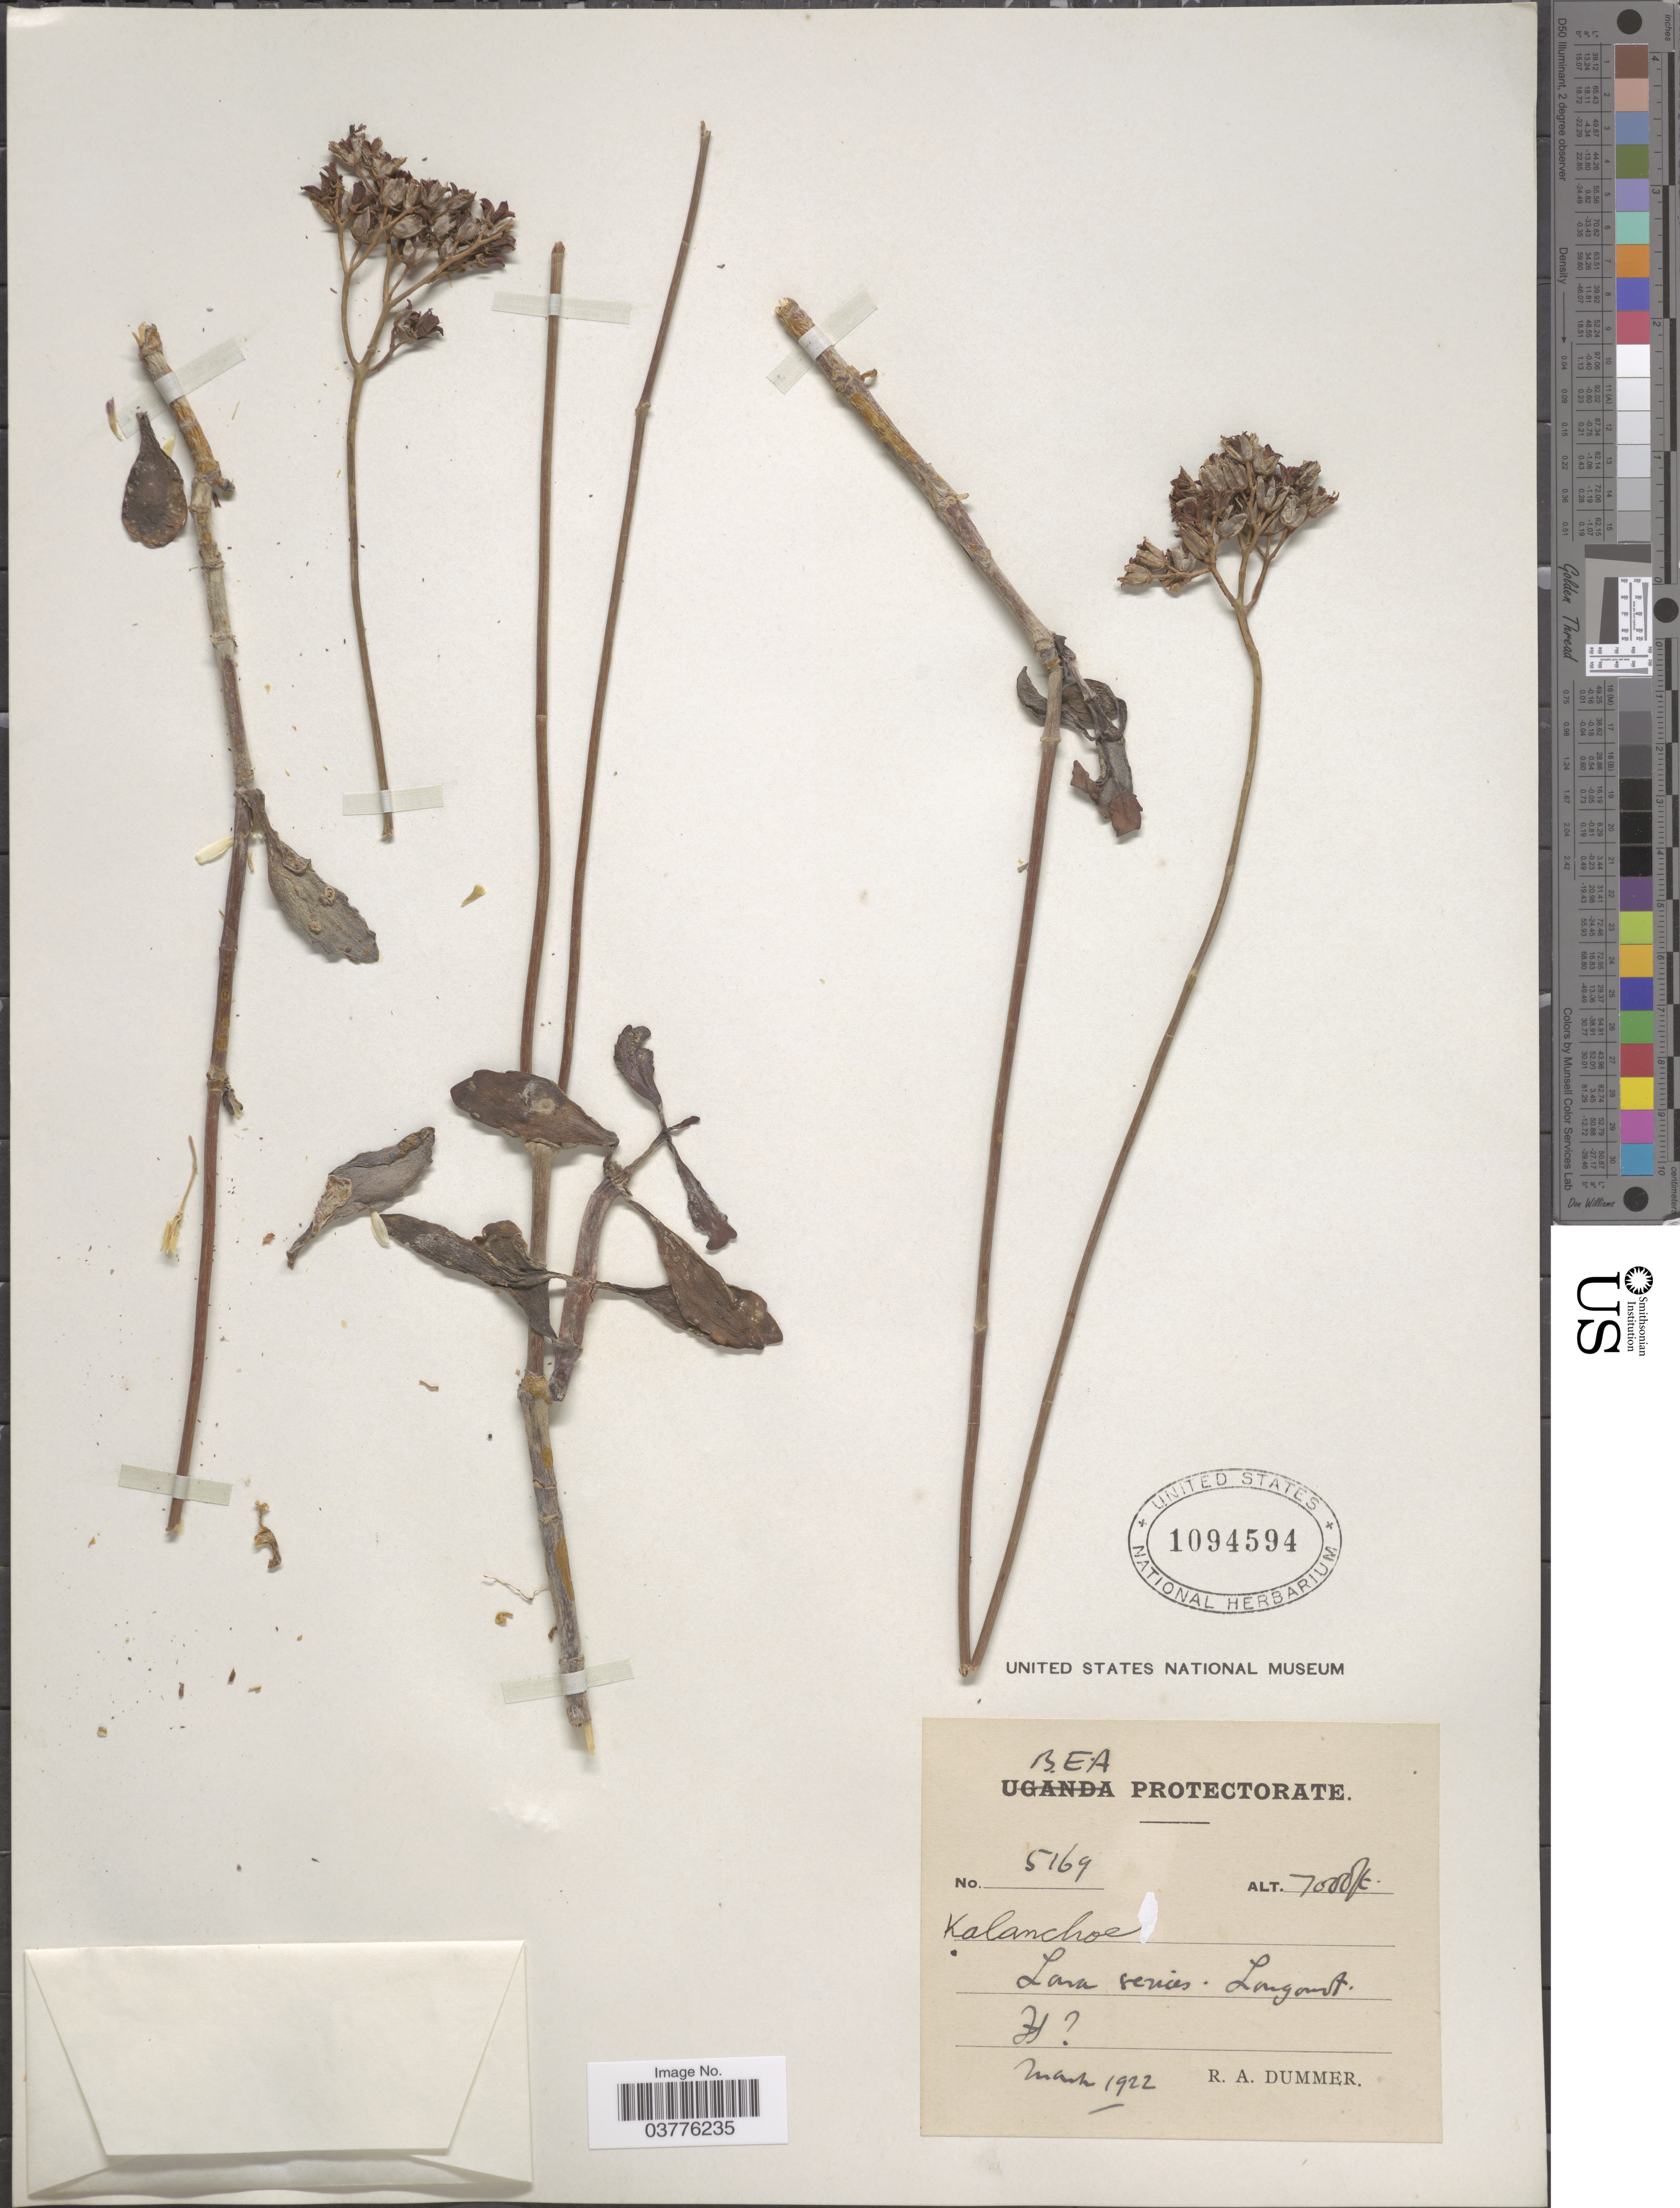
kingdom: Plantae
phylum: Tracheophyta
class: Magnoliopsida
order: Saxifragales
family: Crassulaceae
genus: Kalanchoe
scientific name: Kalanchoe sp.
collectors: R. Dümmer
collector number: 5169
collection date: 1922-03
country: Kenya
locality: B.E.A. Protectorate. Longonot.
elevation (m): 2134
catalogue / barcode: US 1094594